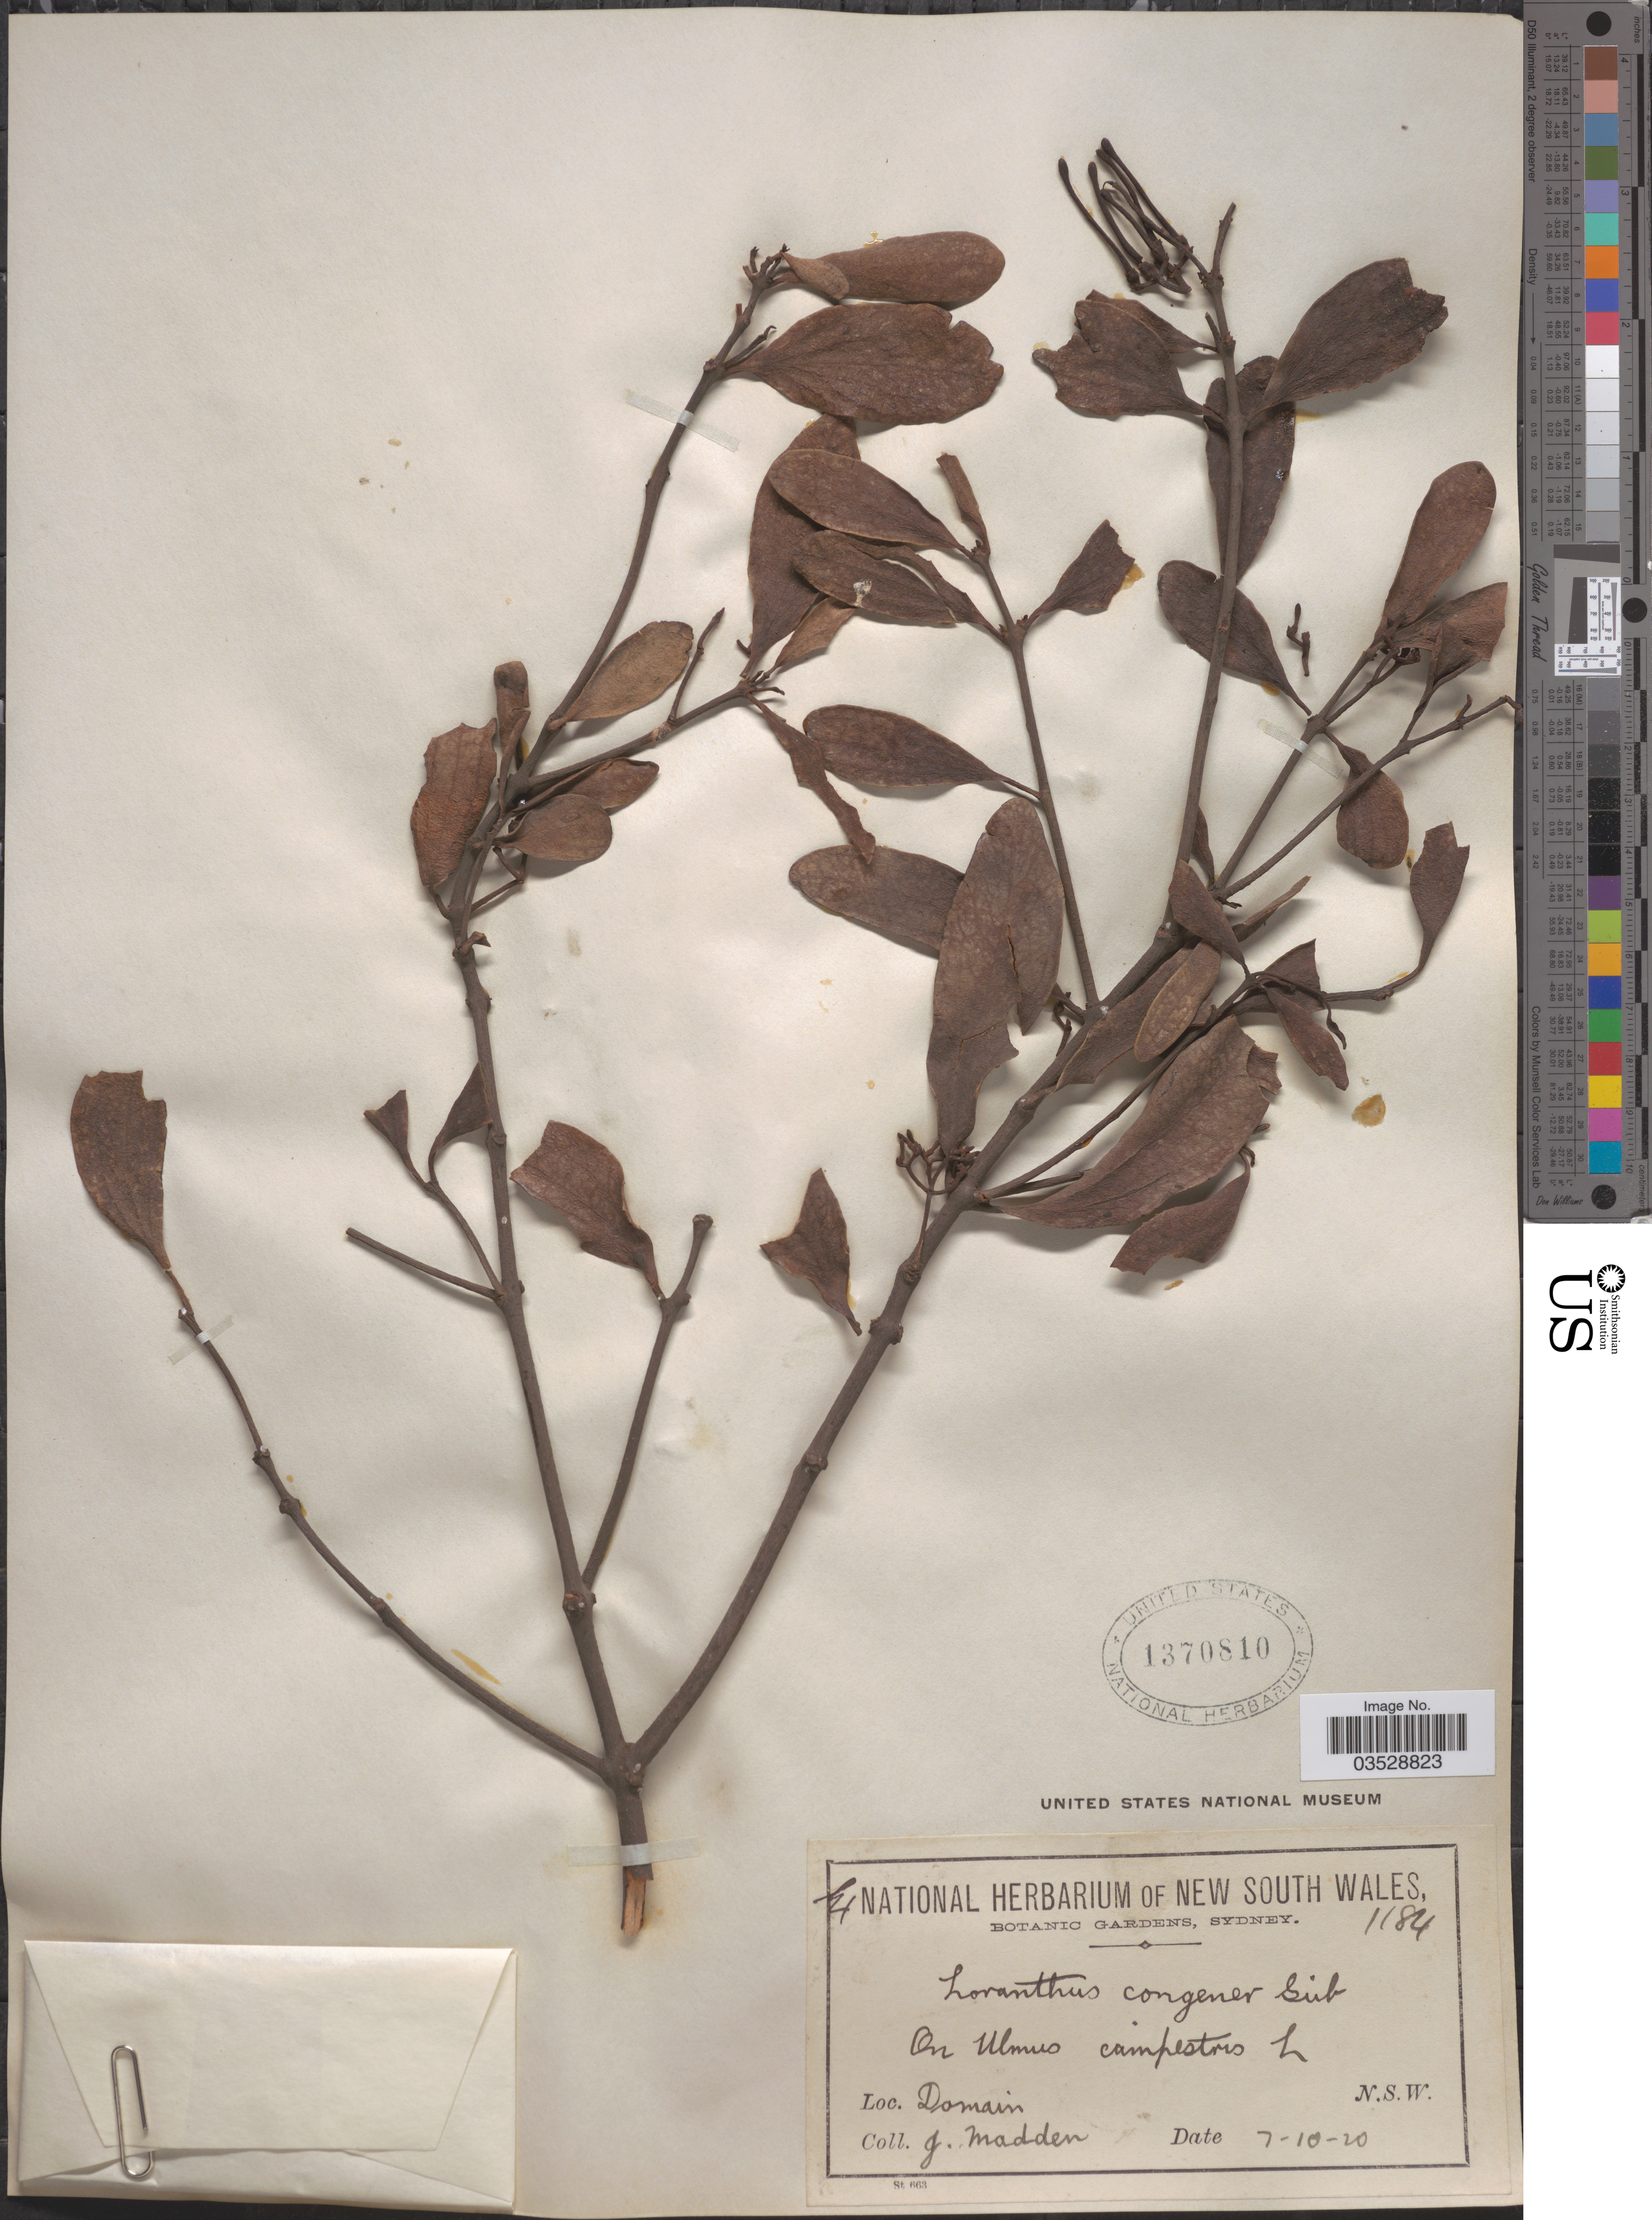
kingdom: Plantae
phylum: Tracheophyta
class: Magnoliopsida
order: Santalales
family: Loranthaceae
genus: Amyema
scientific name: Amyema congener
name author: (Sieber ex Schult. & Schult. f.) Tiegh.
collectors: J. Madden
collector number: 1184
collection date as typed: Transcribed d/m/y: 7/10/20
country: Australia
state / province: New South Wales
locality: Domain.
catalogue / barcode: US 1370810